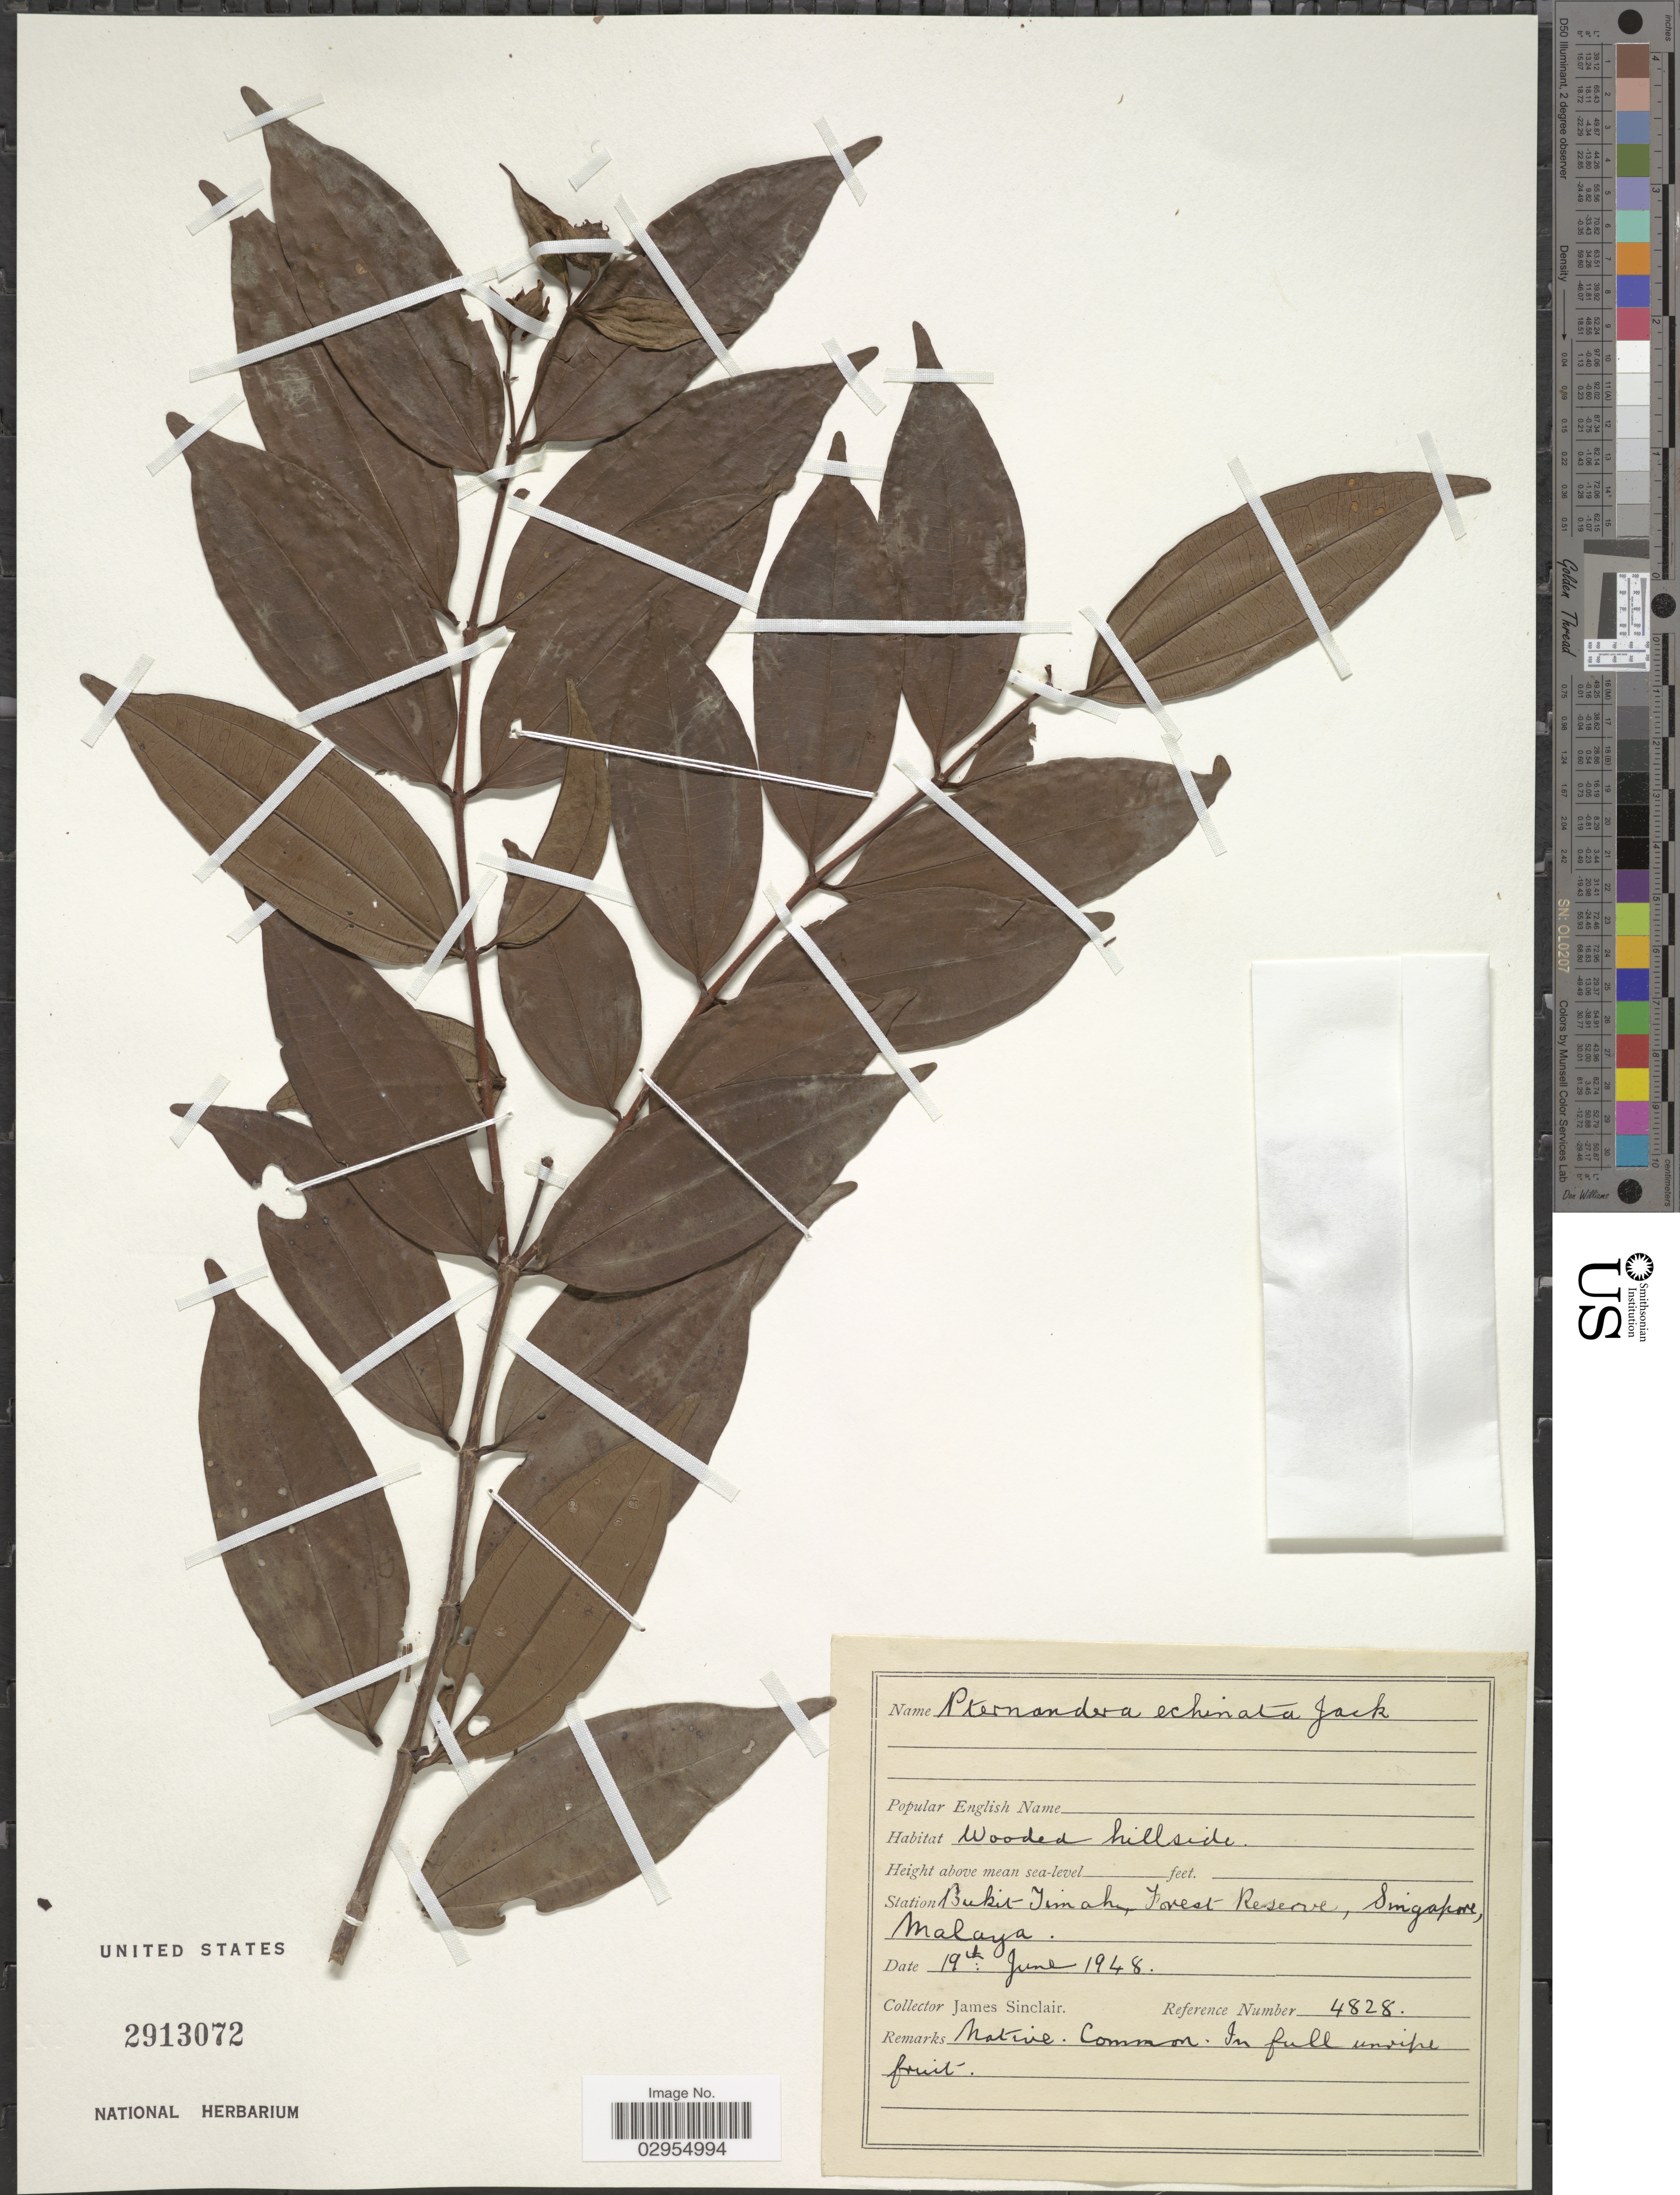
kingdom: Plantae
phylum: Tracheophyta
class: Magnoliopsida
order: Myrtales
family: Melastomataceae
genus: Pternandra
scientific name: Pternandra echinata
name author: Wall.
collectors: J. Sinclair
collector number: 4828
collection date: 1948-06-19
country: Singapore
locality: Bukit-Timah Forest Reserve, Malaya.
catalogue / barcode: US 2913072